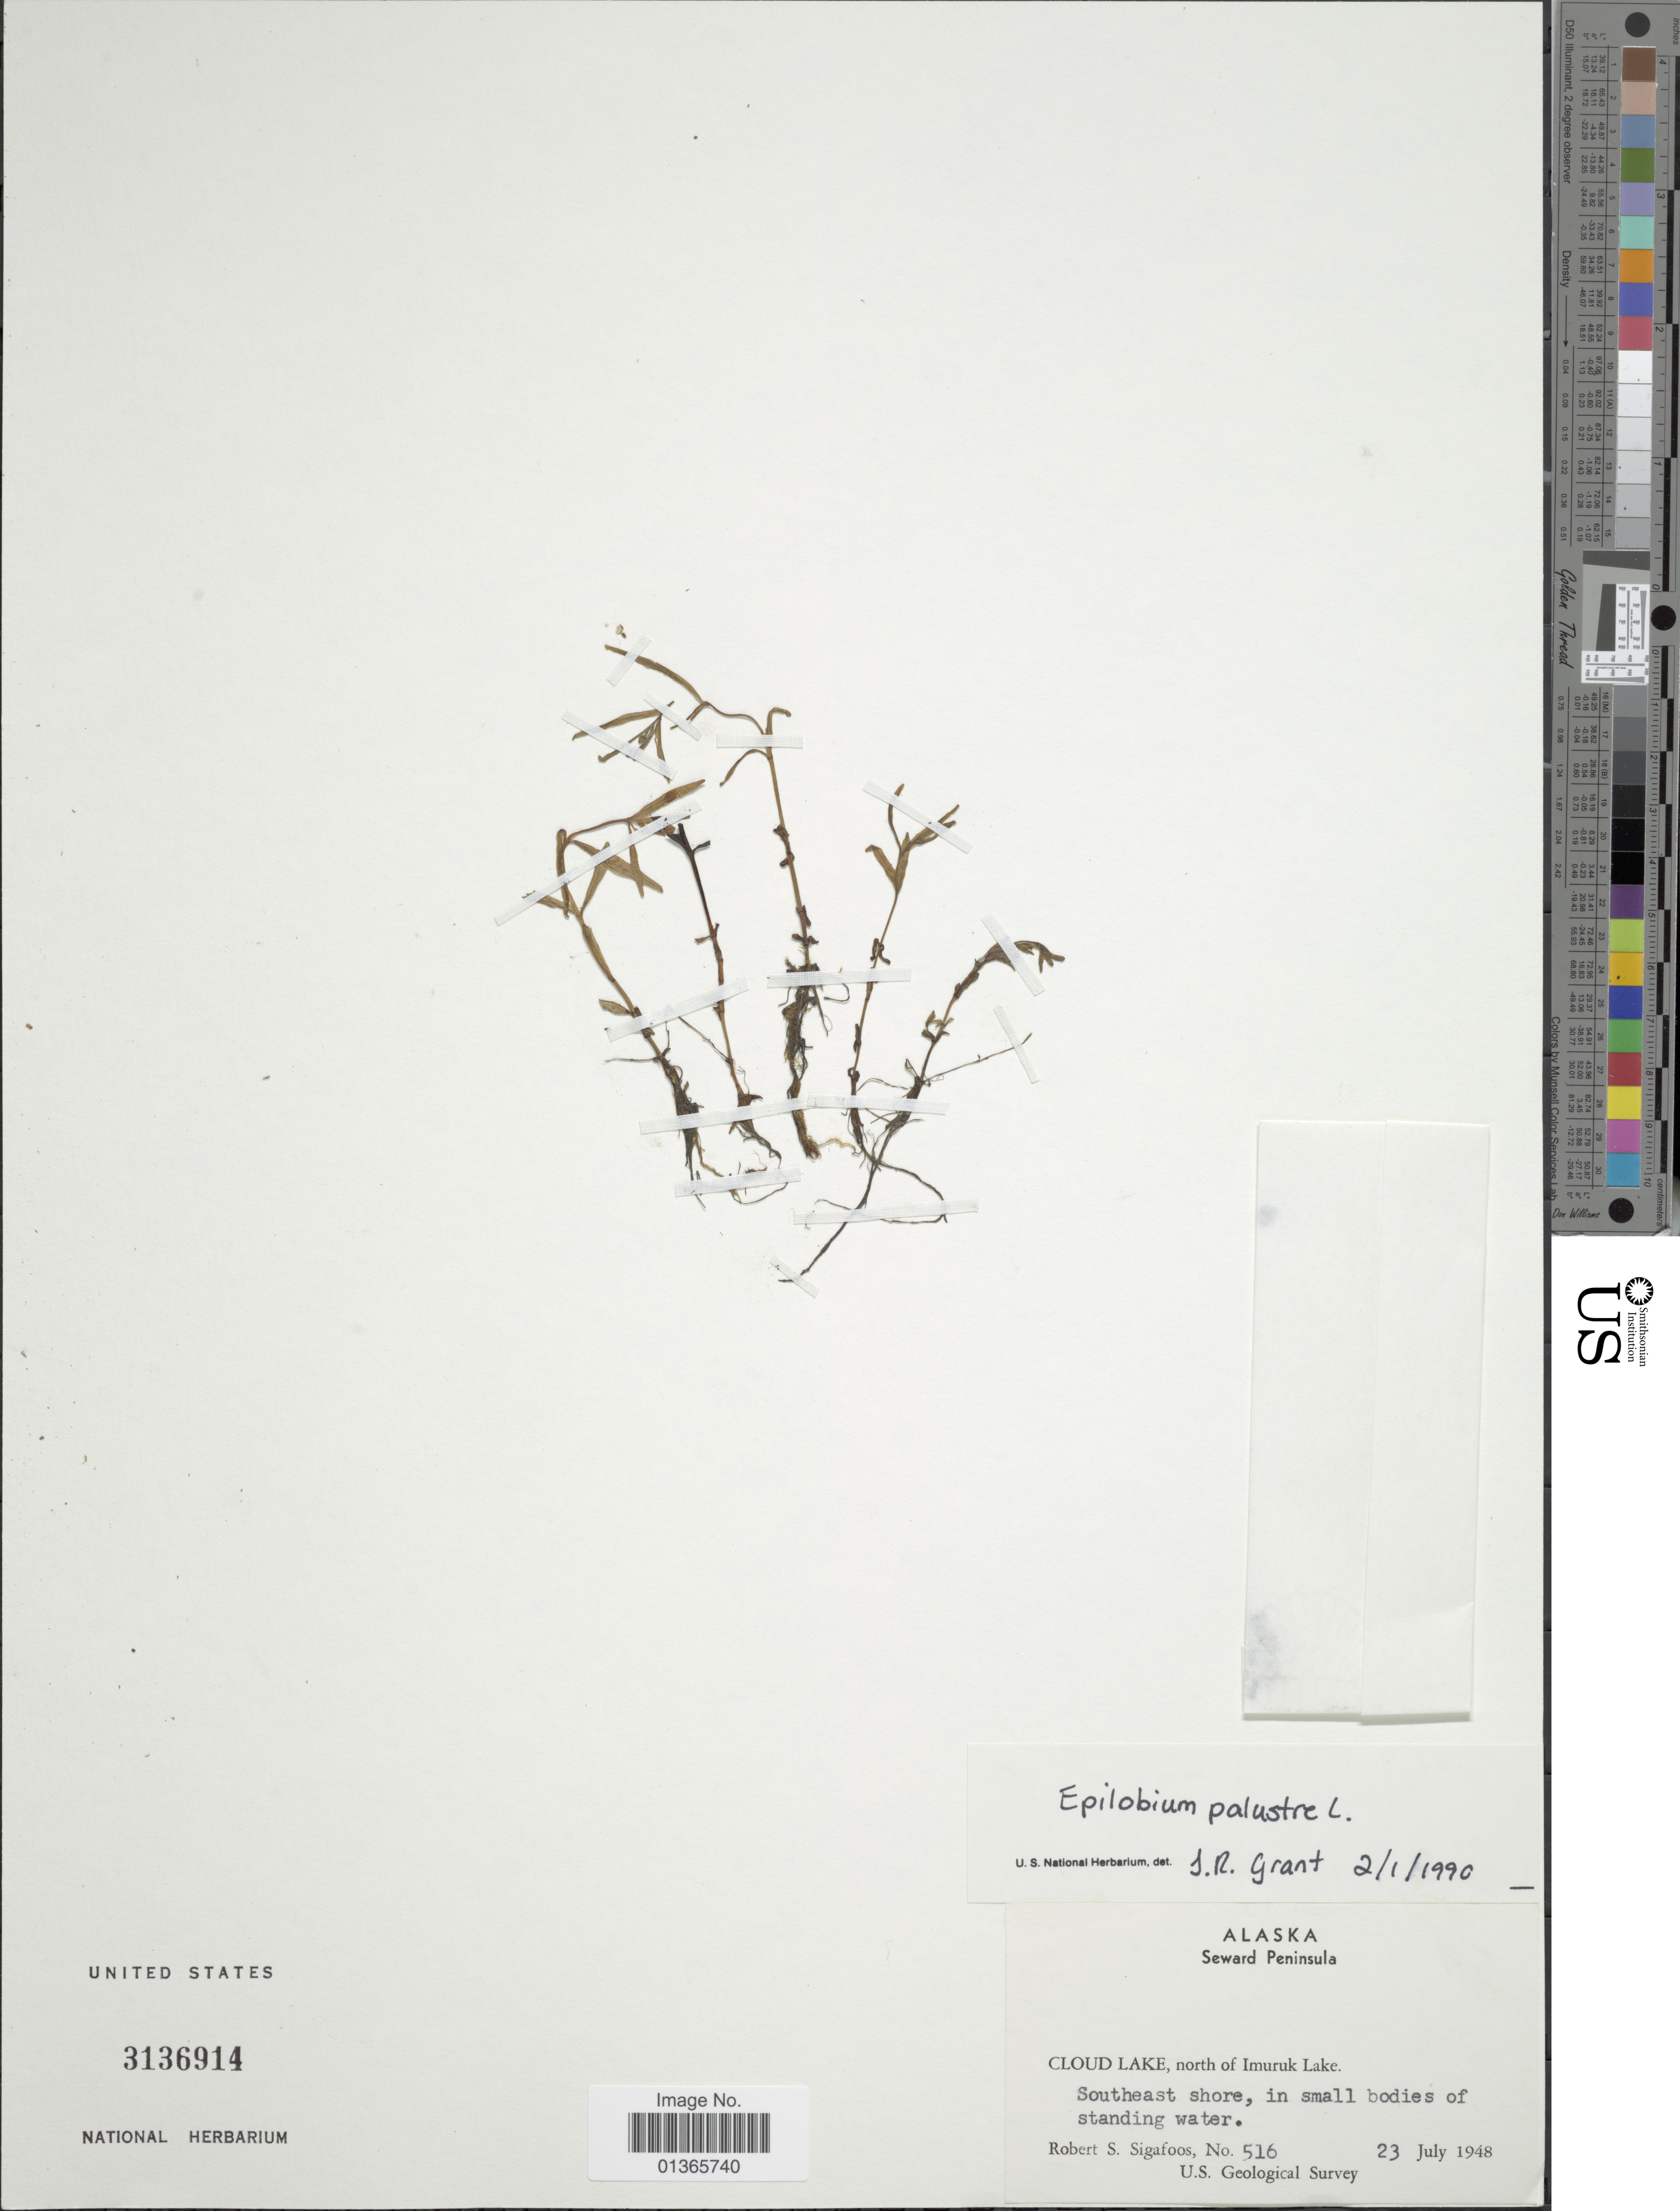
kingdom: Plantae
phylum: Tracheophyta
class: Magnoliopsida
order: Myrtales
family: Onagraceae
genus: Epilobium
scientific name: Epilobium palustre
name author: L.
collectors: R. Sigafoos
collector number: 516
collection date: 1948-07-23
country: United States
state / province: Alaska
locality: Seward Peninsula. Cloud Lake, north of Imuruk Lake.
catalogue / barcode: US 3136914